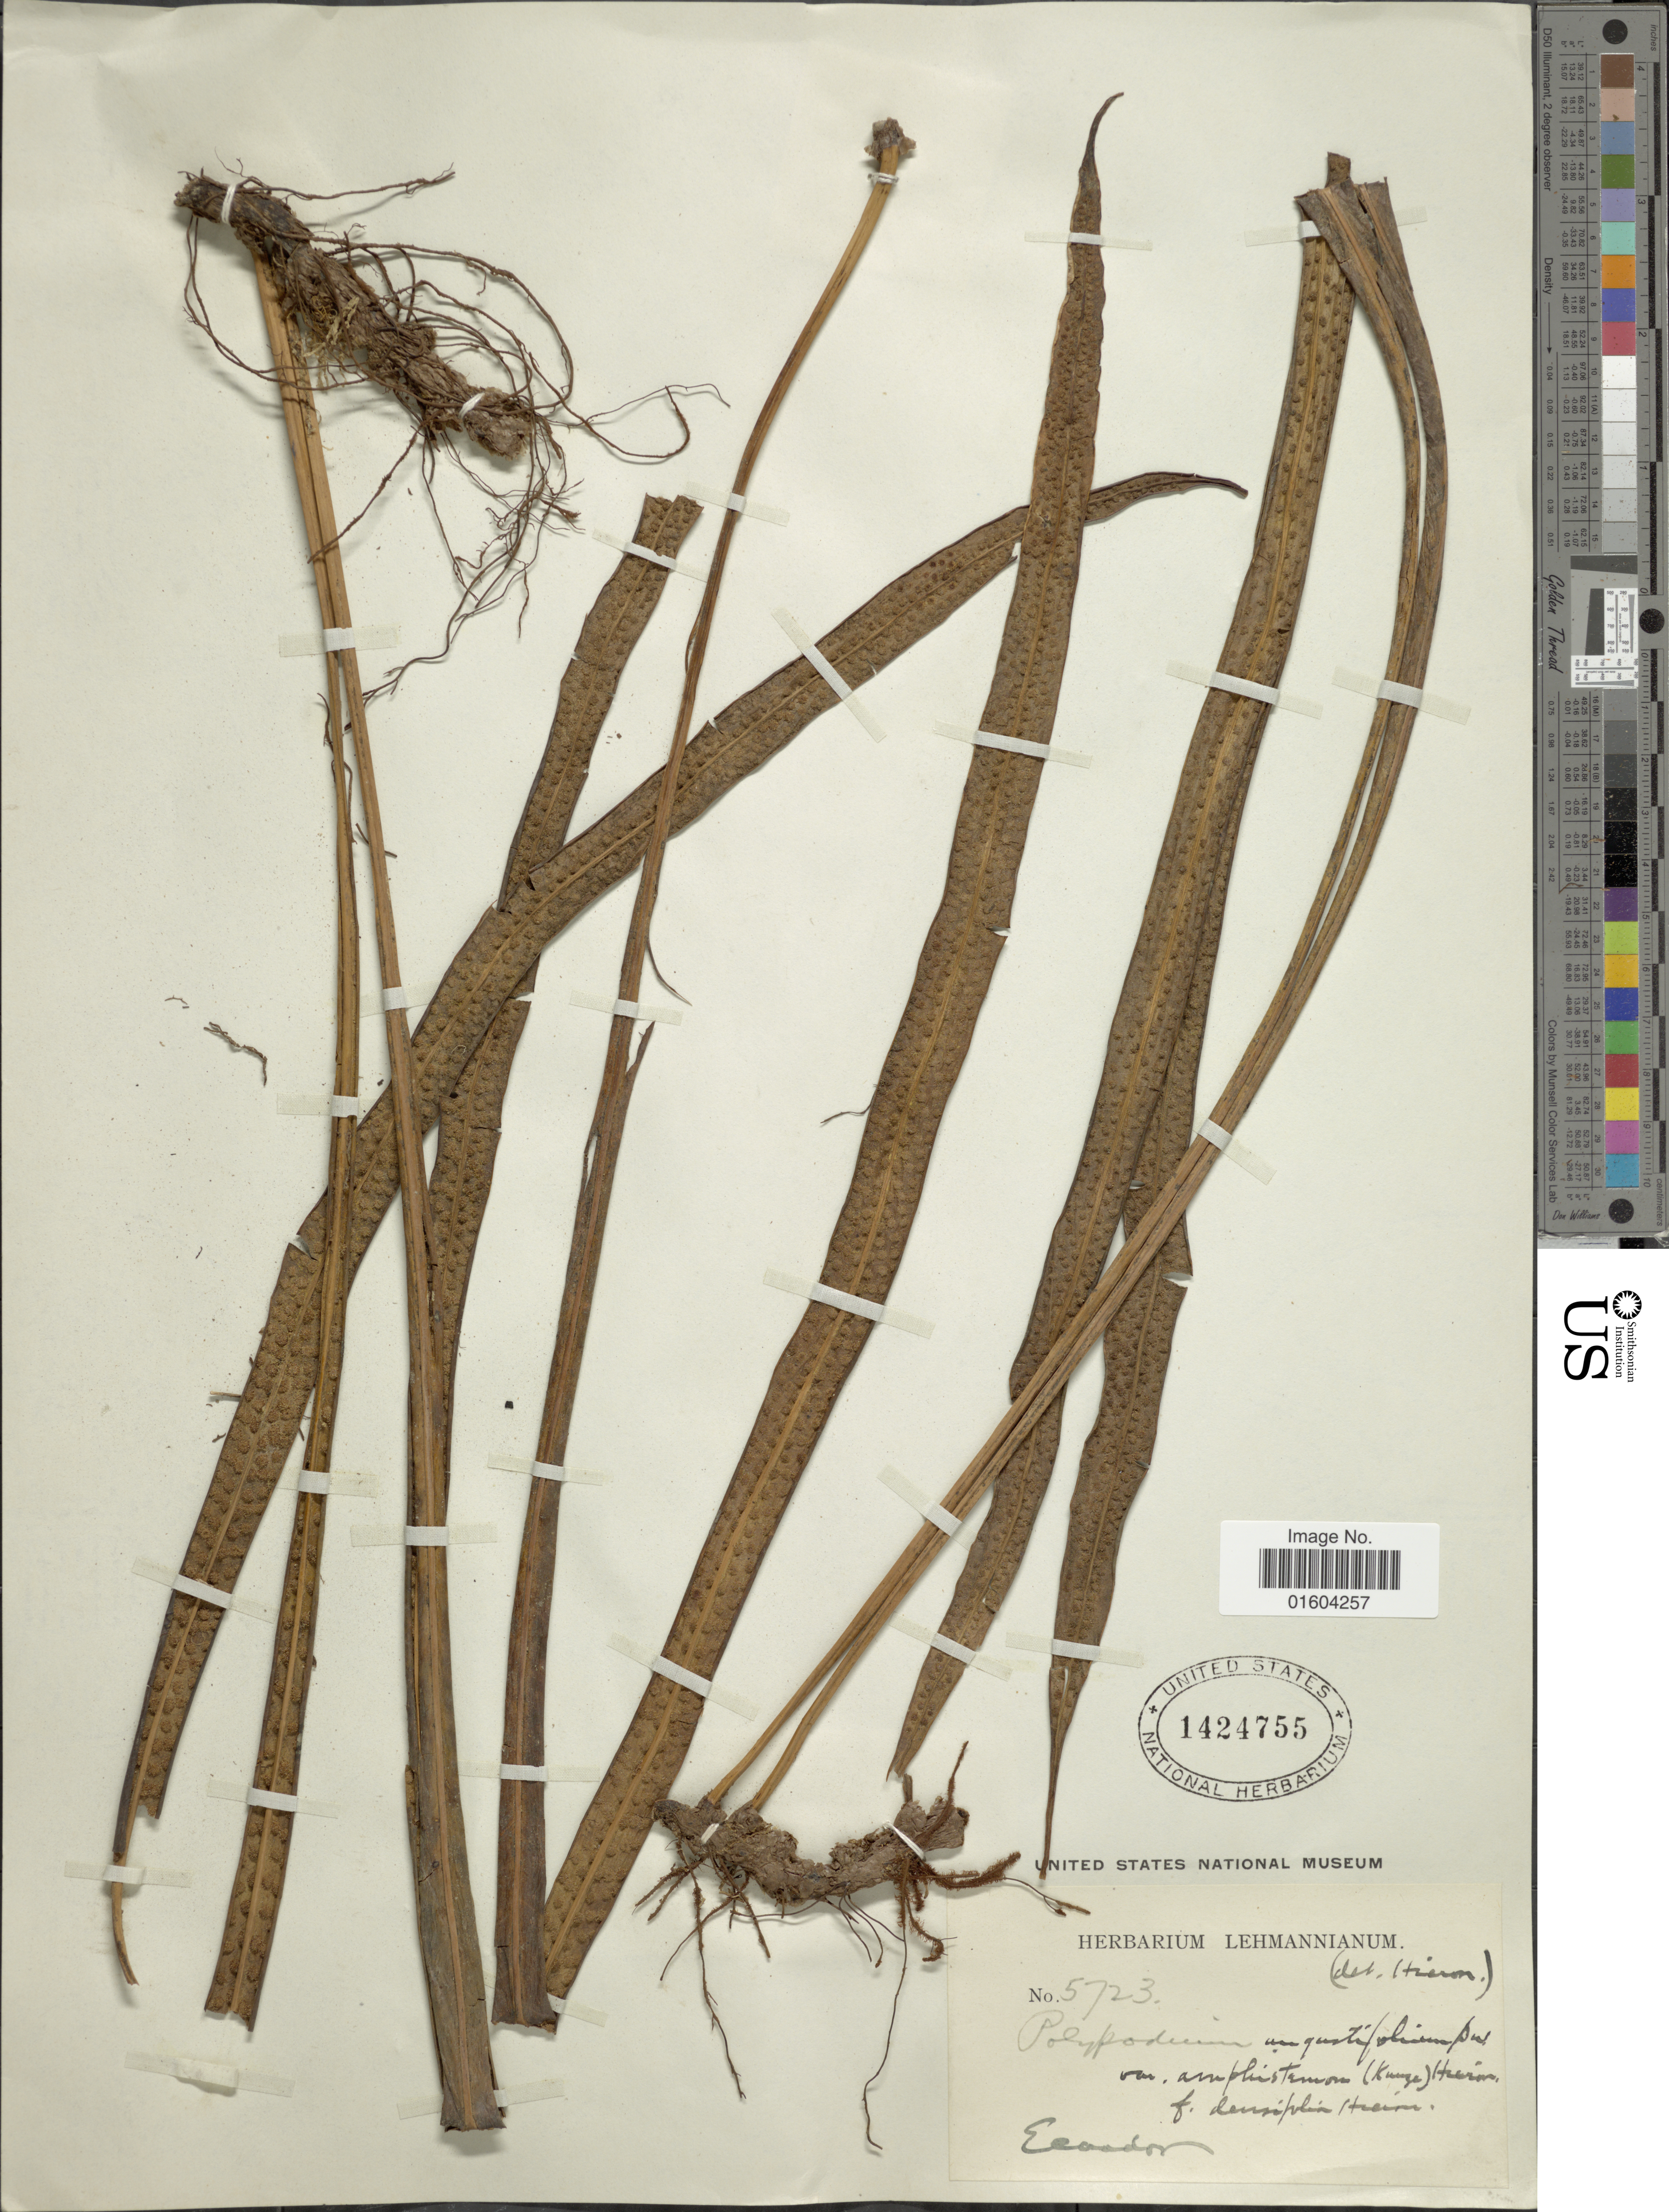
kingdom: Plantae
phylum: Tracheophyta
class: Polypodiopsida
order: Polypodiales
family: Polypodiaceae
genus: Campyloneurum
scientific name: Campyloneurum densifolium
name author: (Hieron.) Lellinger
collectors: ex herb. Lehmannianum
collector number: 5723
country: Ecuador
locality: Ecuador.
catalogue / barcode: US 1424755